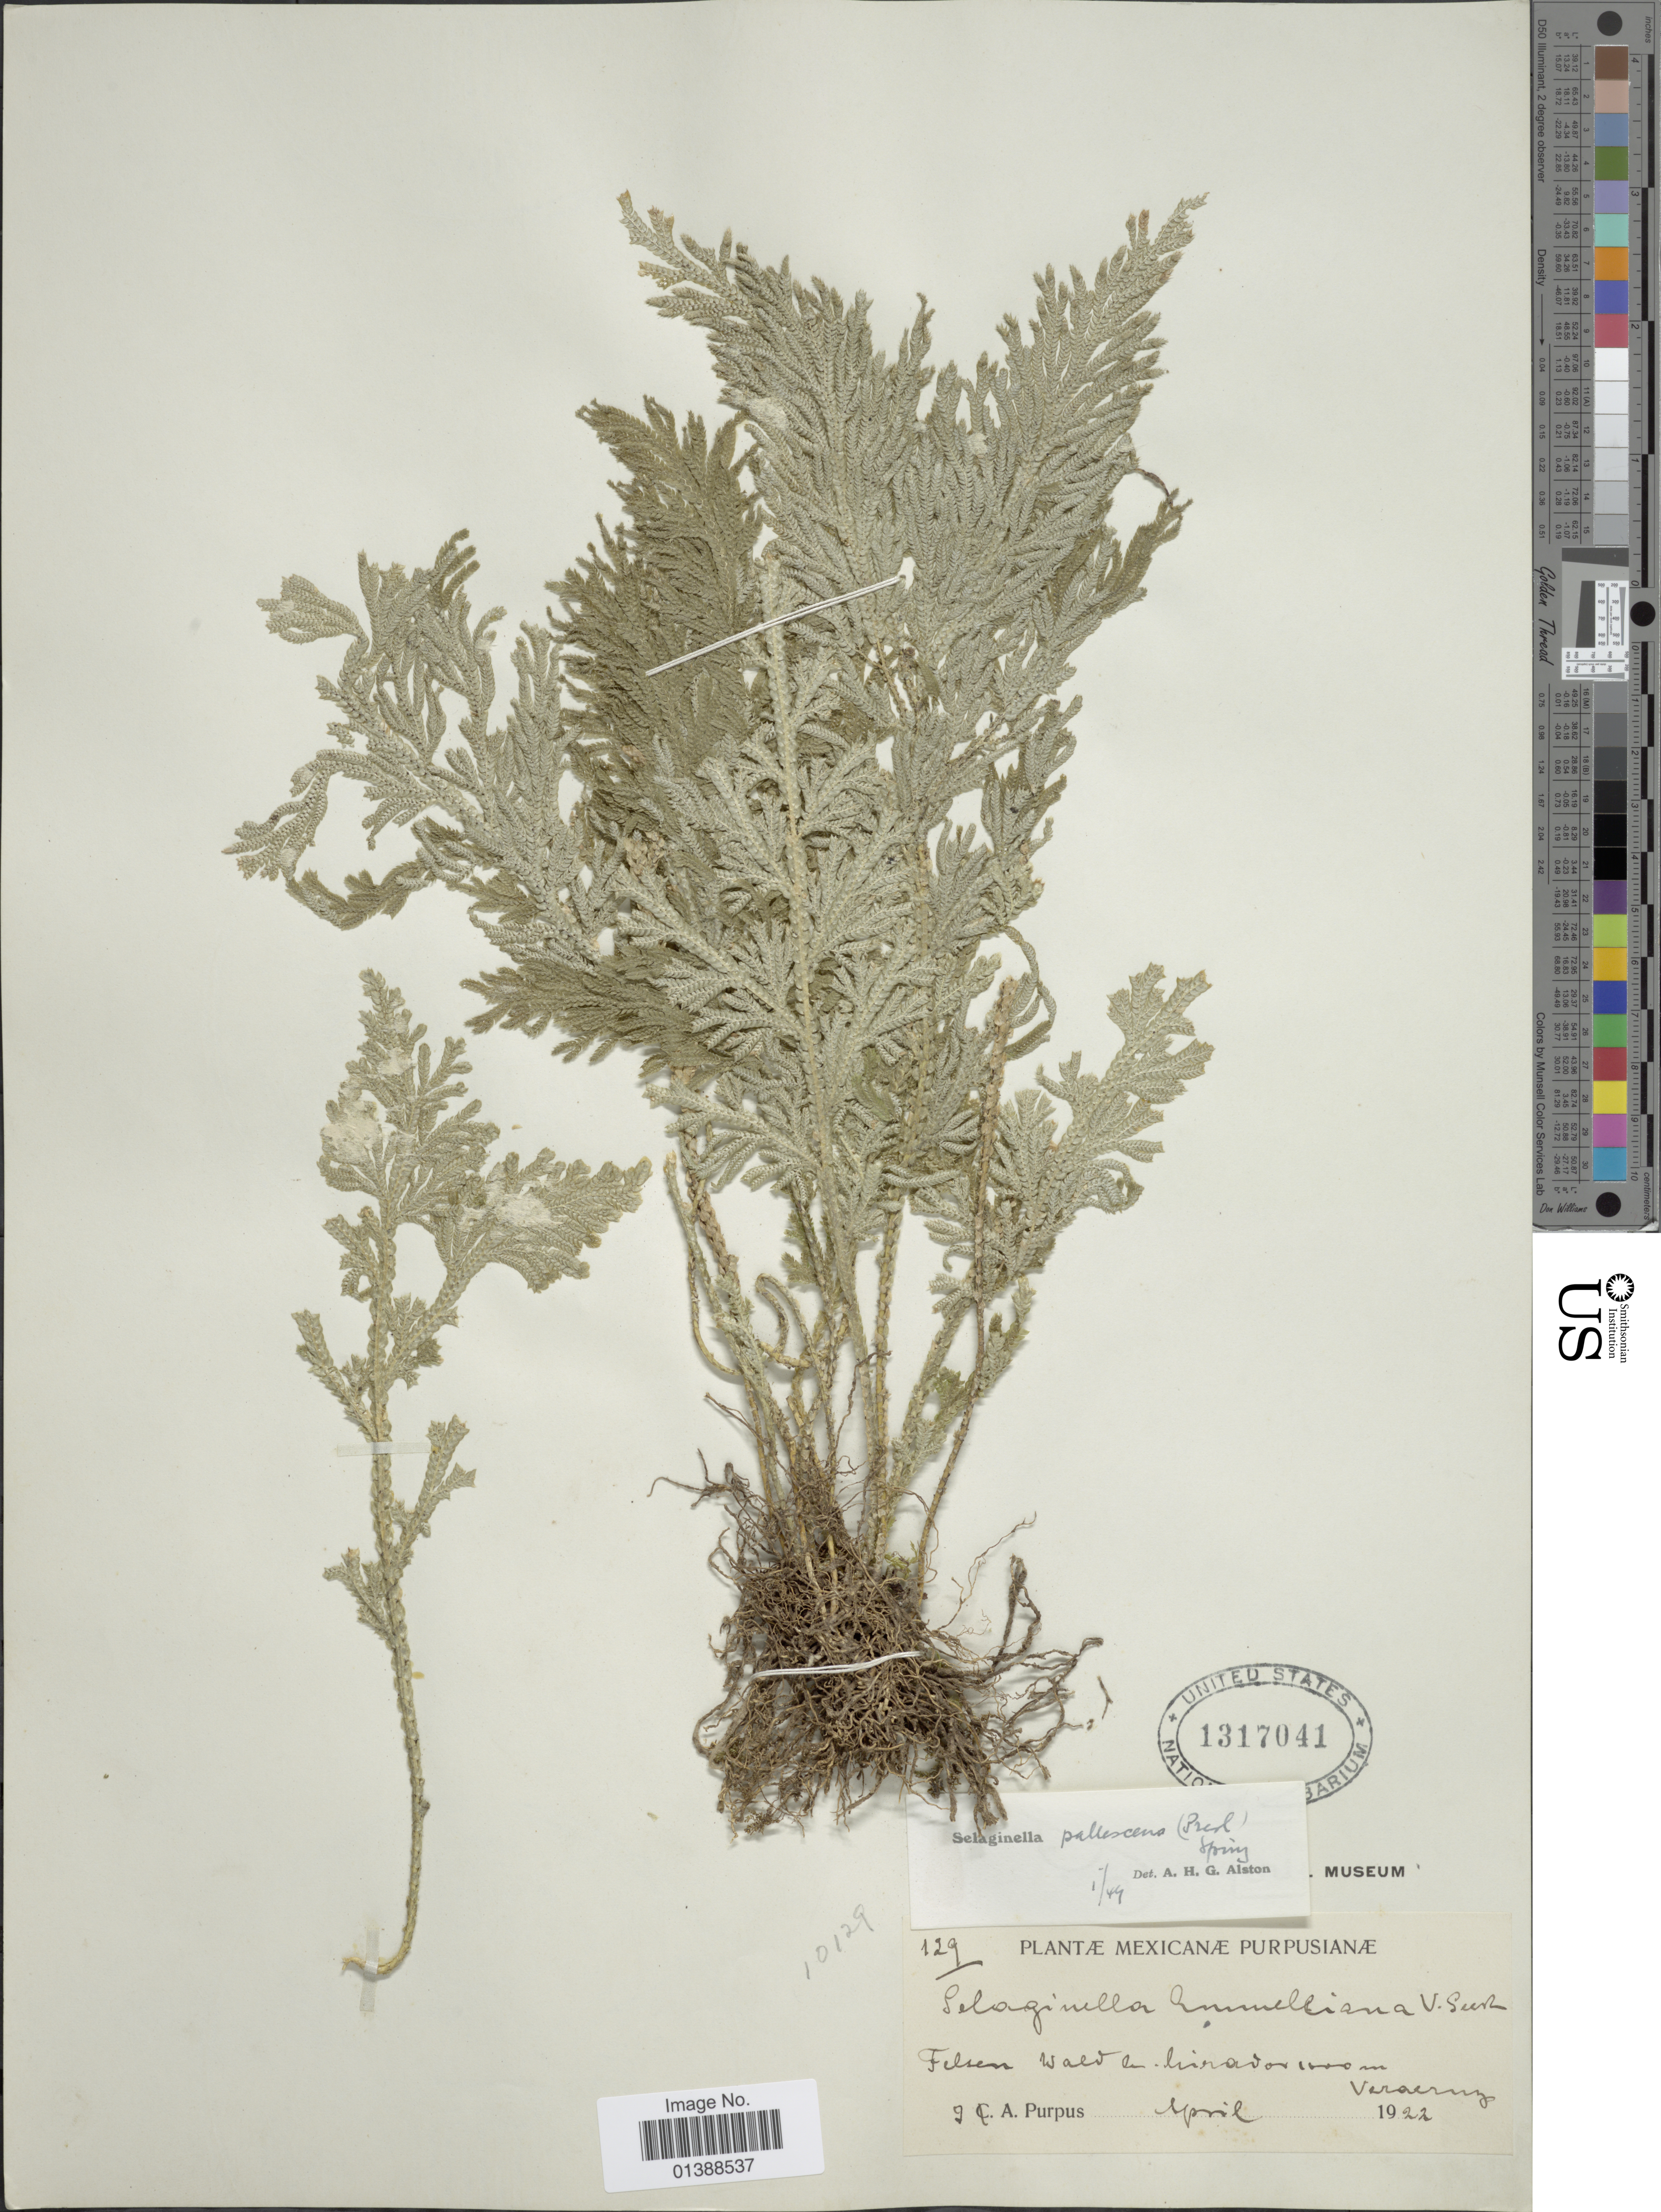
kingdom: Plantae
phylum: Tracheophyta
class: Lycopodiopsida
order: Selaginellales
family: Selaginellaceae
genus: Selaginella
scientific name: Selaginella pallescens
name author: (C. Presl) Spring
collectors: J. A. Purpus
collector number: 129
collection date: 1922-04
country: Mexico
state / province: Veracruz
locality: Felsen Wald en Mirador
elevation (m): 1000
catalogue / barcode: US 1317041